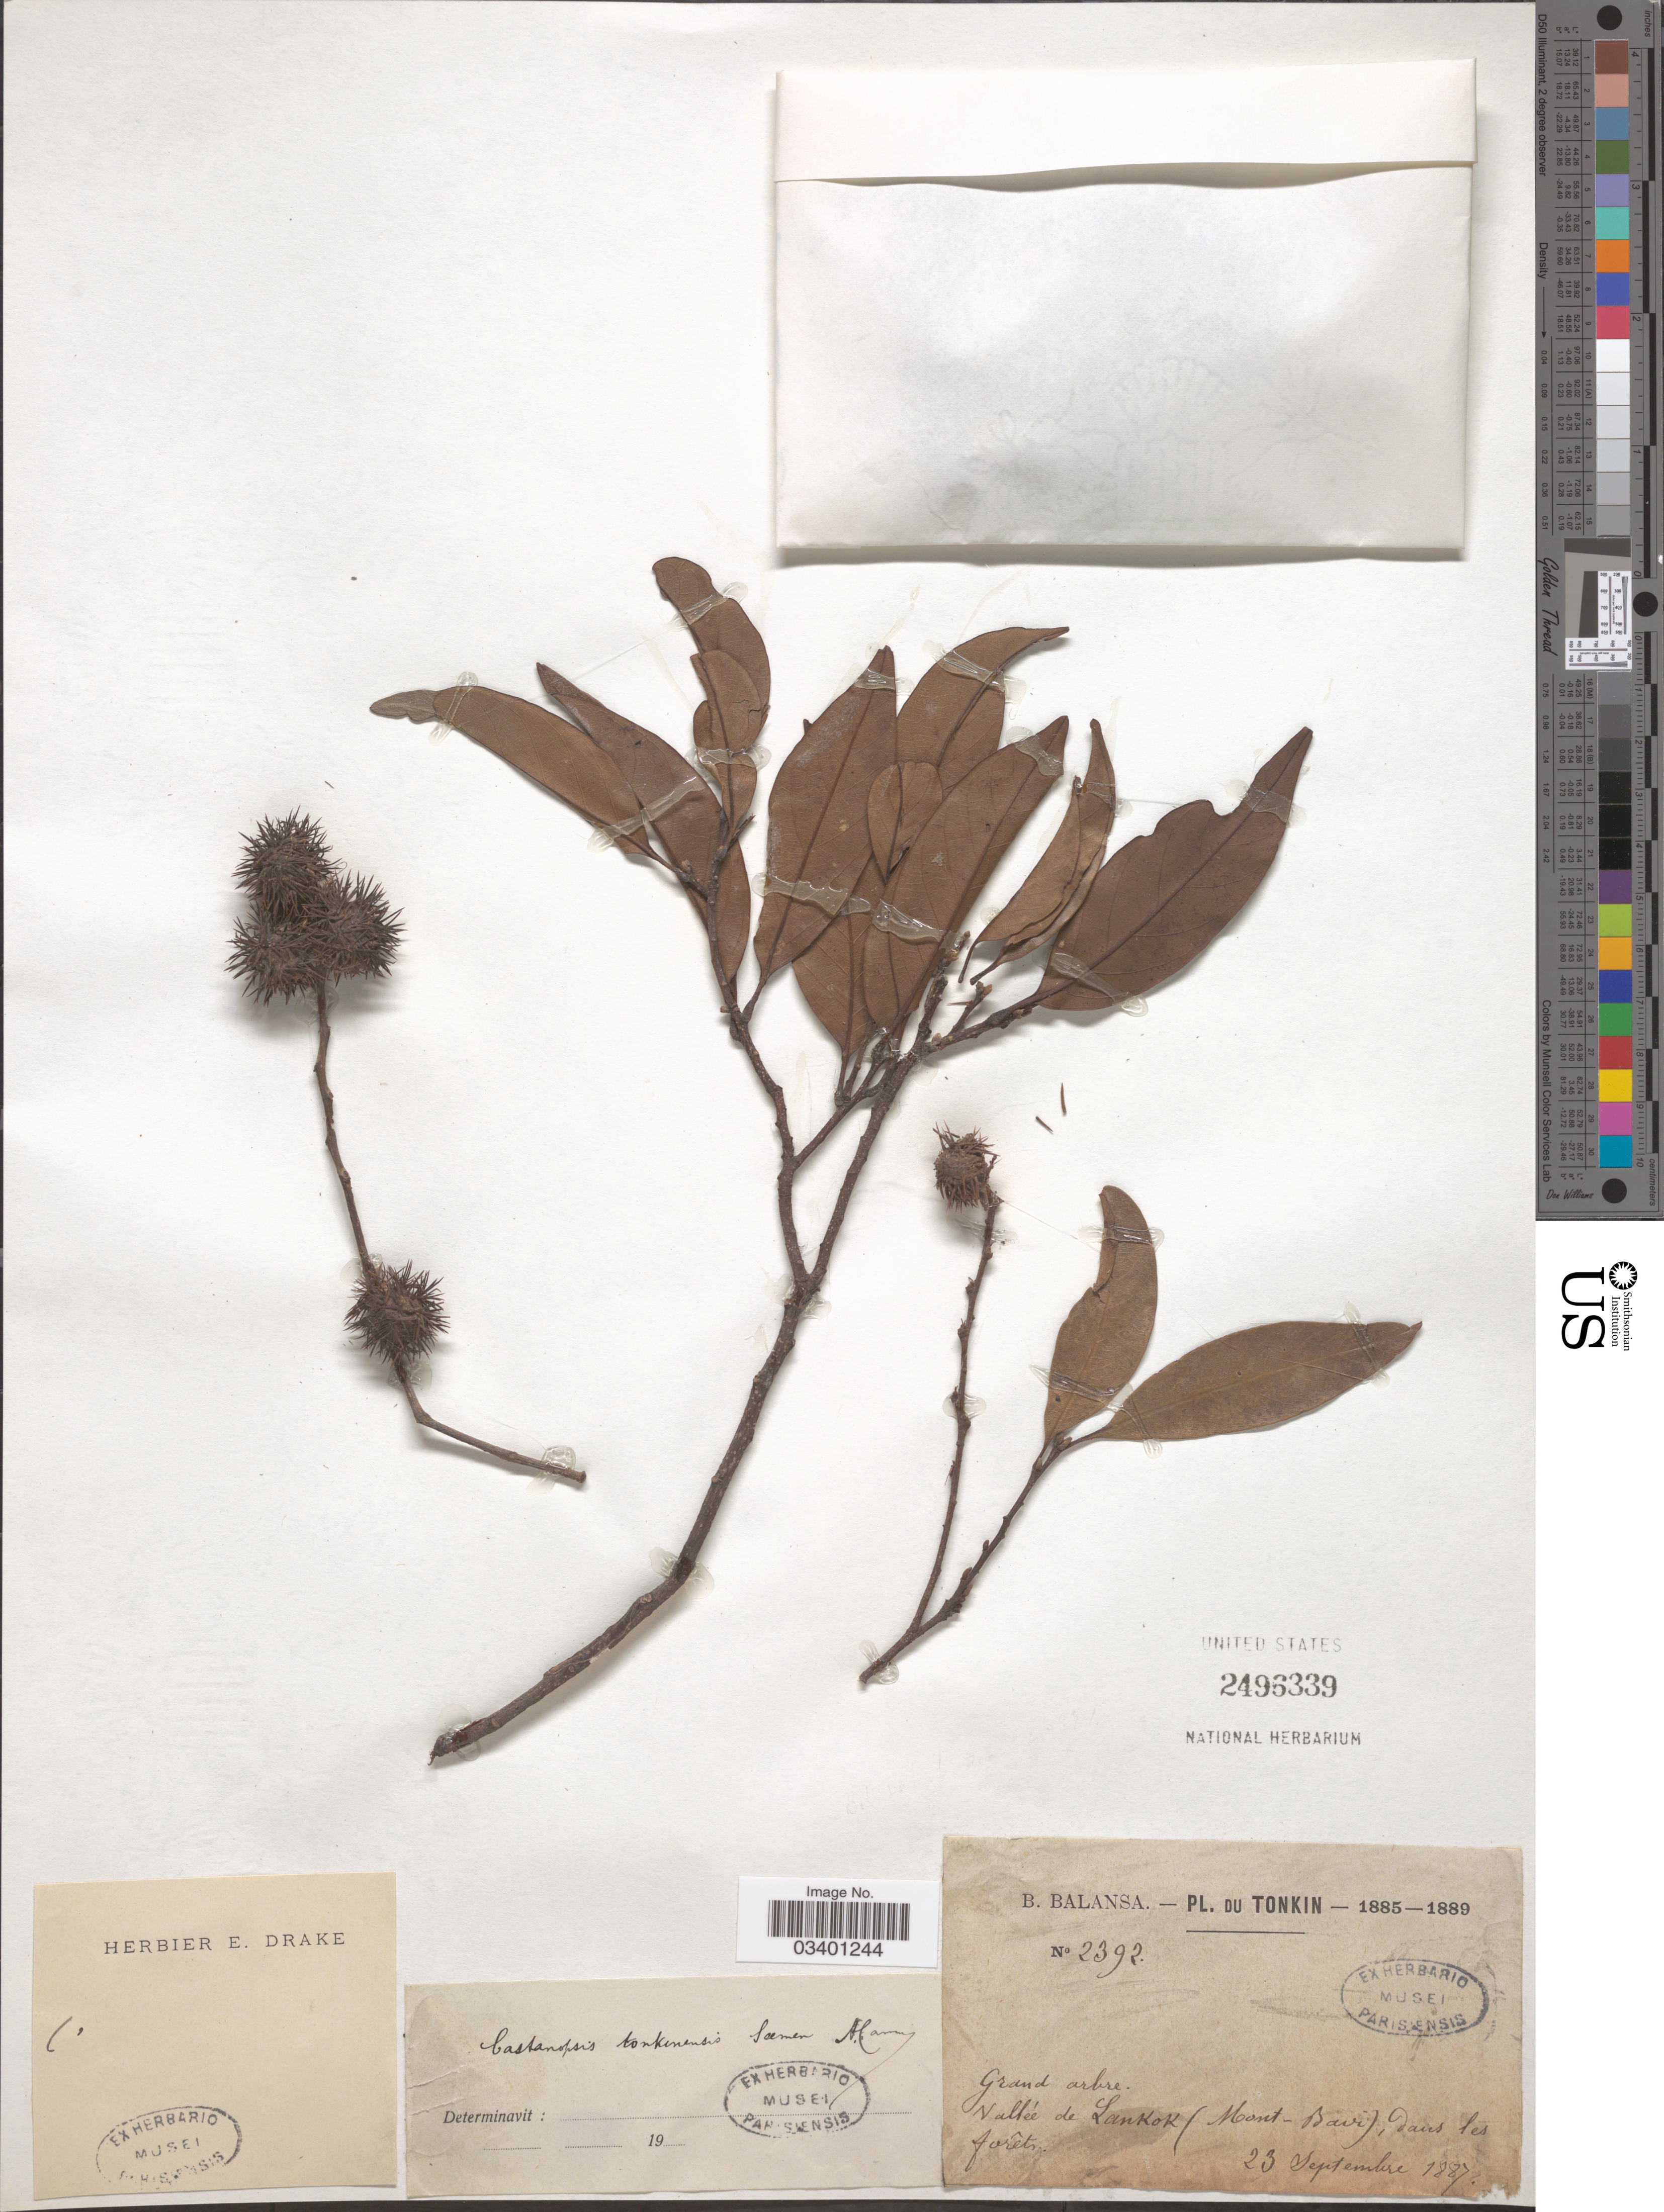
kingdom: Plantae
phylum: Tracheophyta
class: Magnoliopsida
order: Fagales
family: Fagaceae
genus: Castanopsis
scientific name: Castanopsis tonkinensis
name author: Seeman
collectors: B. Balansa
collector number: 2392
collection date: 1887-09-23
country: Vietnam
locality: Tonkin. Vallée de Lankok (Mont-Bavi), dans les forêts.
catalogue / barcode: US 2496339